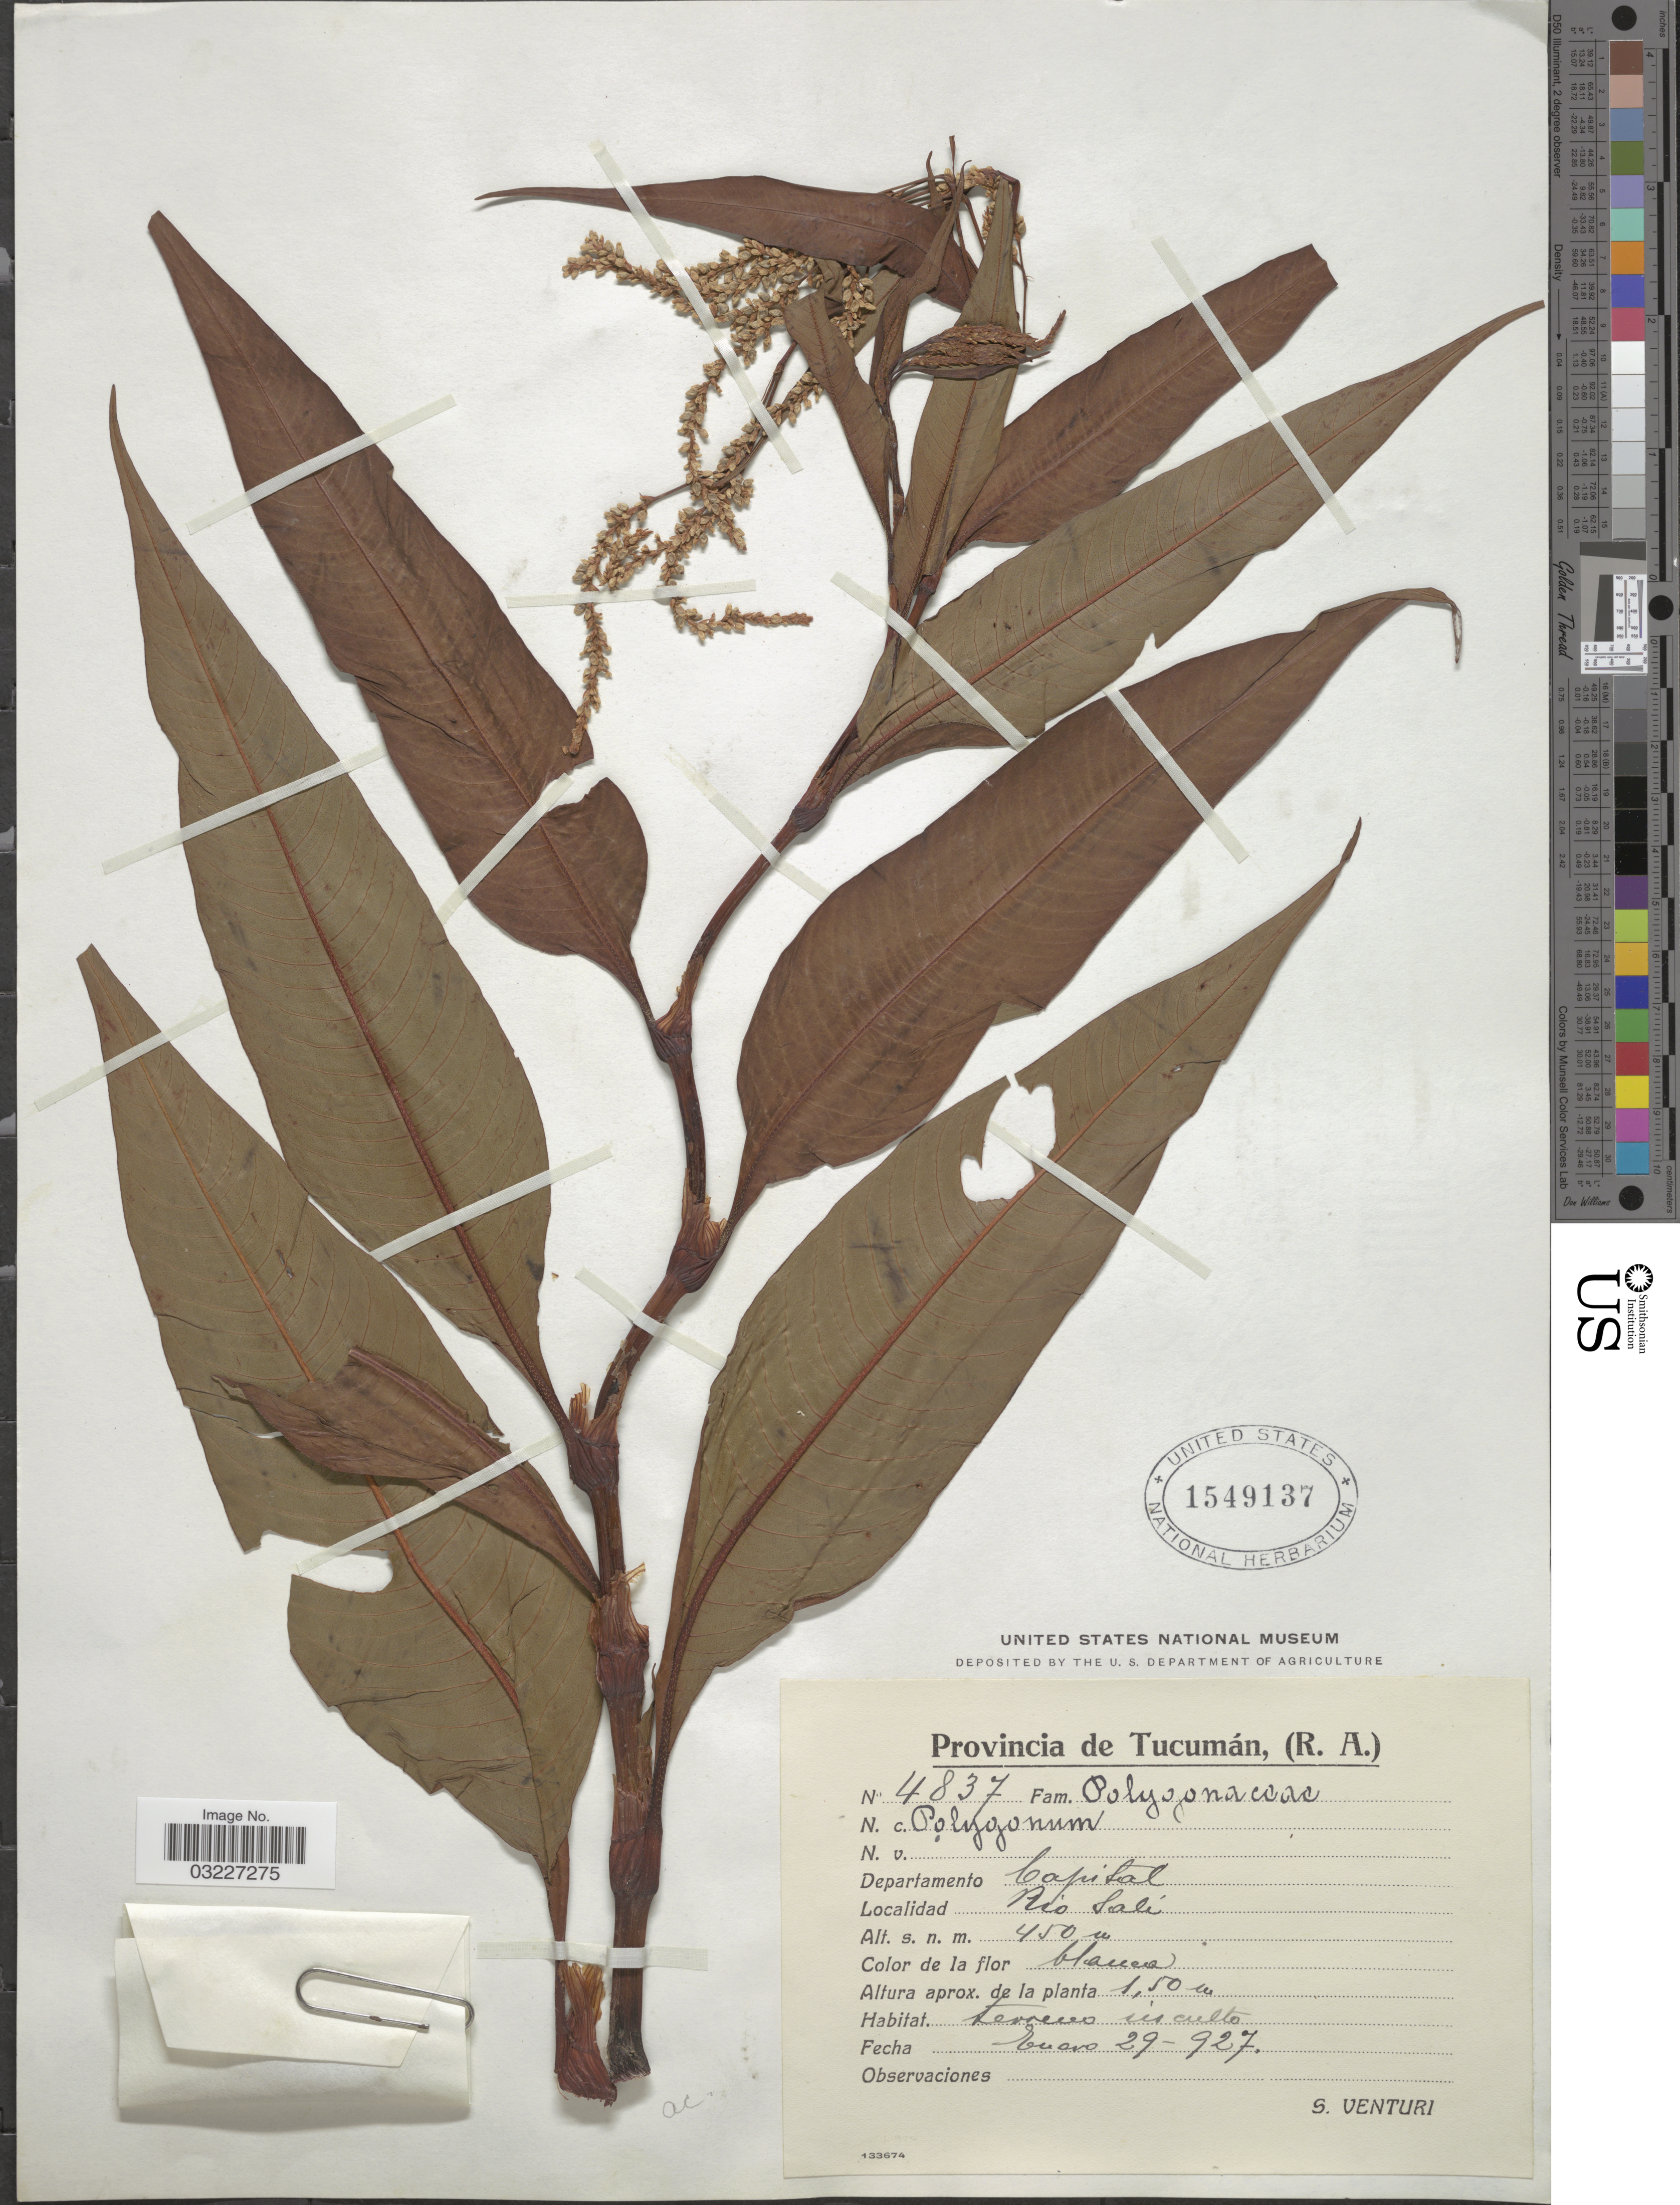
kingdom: Plantae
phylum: Tracheophyta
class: Magnoliopsida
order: Caryophyllales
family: Polygonaceae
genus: Polygonum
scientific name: Polygonum sp.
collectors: S. Venturi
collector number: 4837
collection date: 1927-01-29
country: Argentina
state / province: Tucuman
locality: Departamento Capital. Rio Salí.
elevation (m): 450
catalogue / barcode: US 1549137